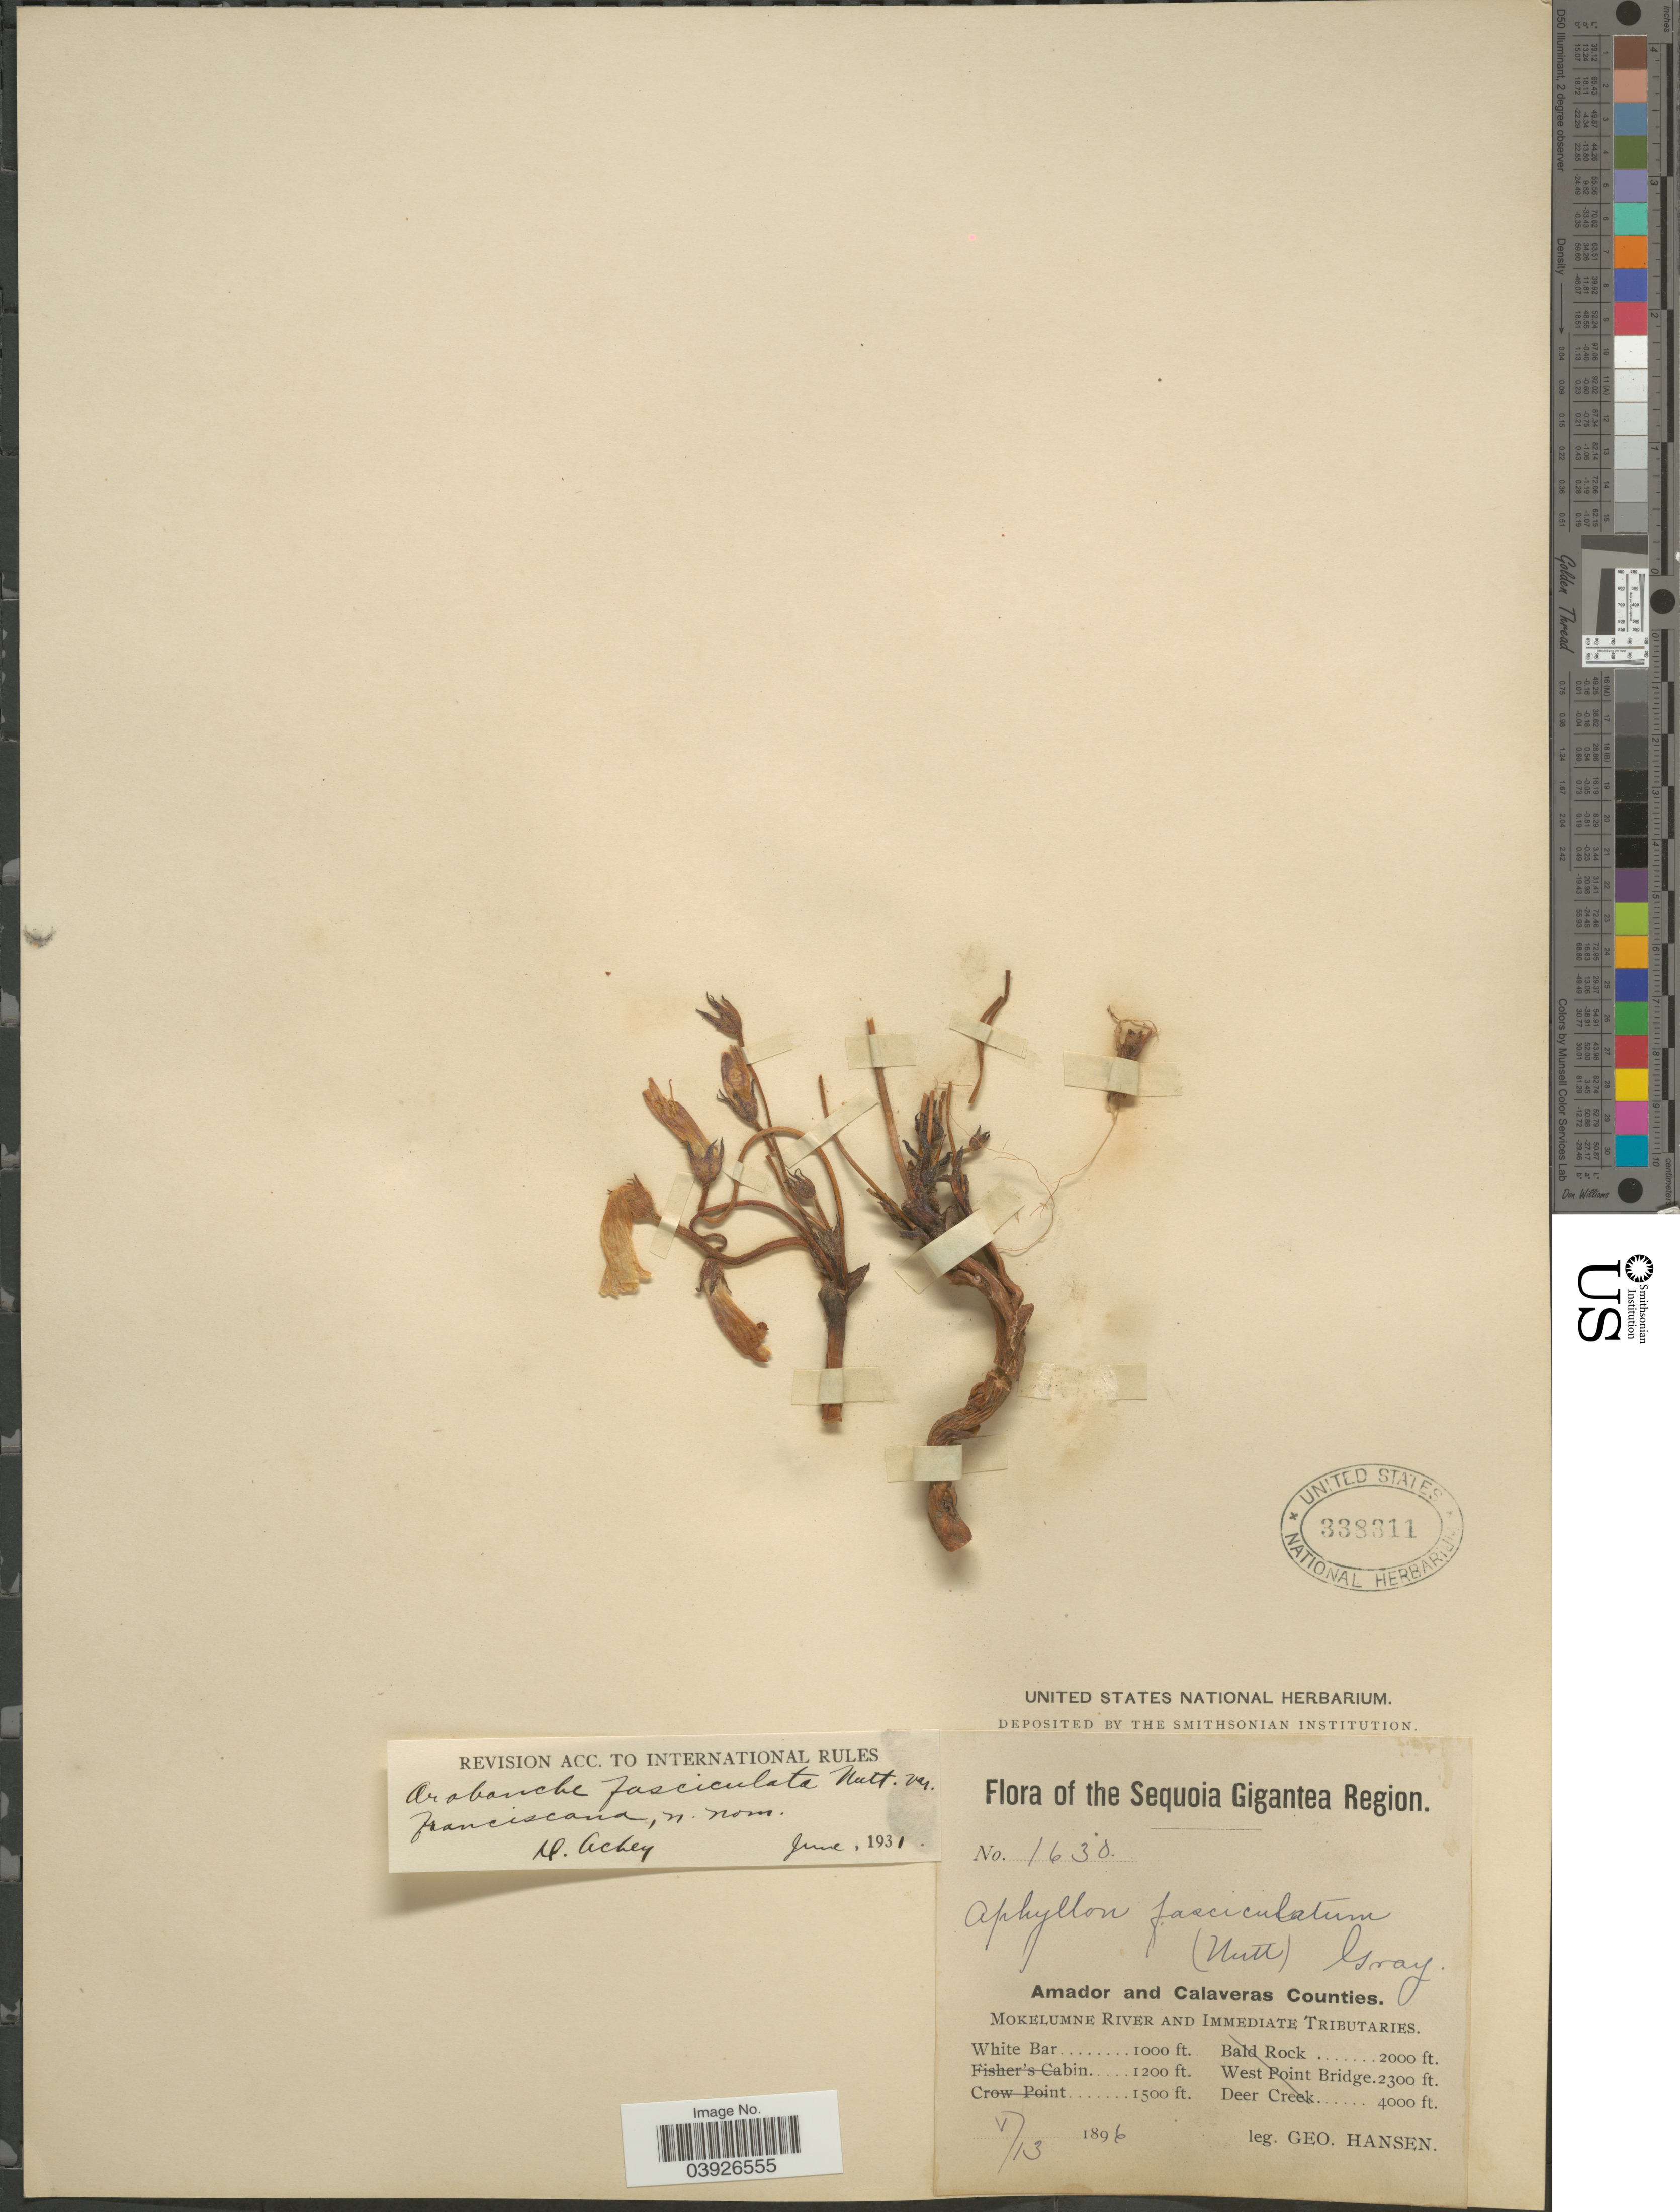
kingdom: Plantae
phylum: Tracheophyta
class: Magnoliopsida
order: Lamiales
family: Orobanchaceae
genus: Aphyllon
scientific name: Aphyllon fasciculatum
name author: (Nutt.) Torr. & A. Gray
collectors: G. Hansen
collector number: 1630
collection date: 1896-05-13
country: United States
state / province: California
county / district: Calaveras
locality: The Sequoia Gigantea Region. Amador and Calaveras Counties. Mokelumne River and Immediate Tributaries. White Bar.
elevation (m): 305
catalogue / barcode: US 338311